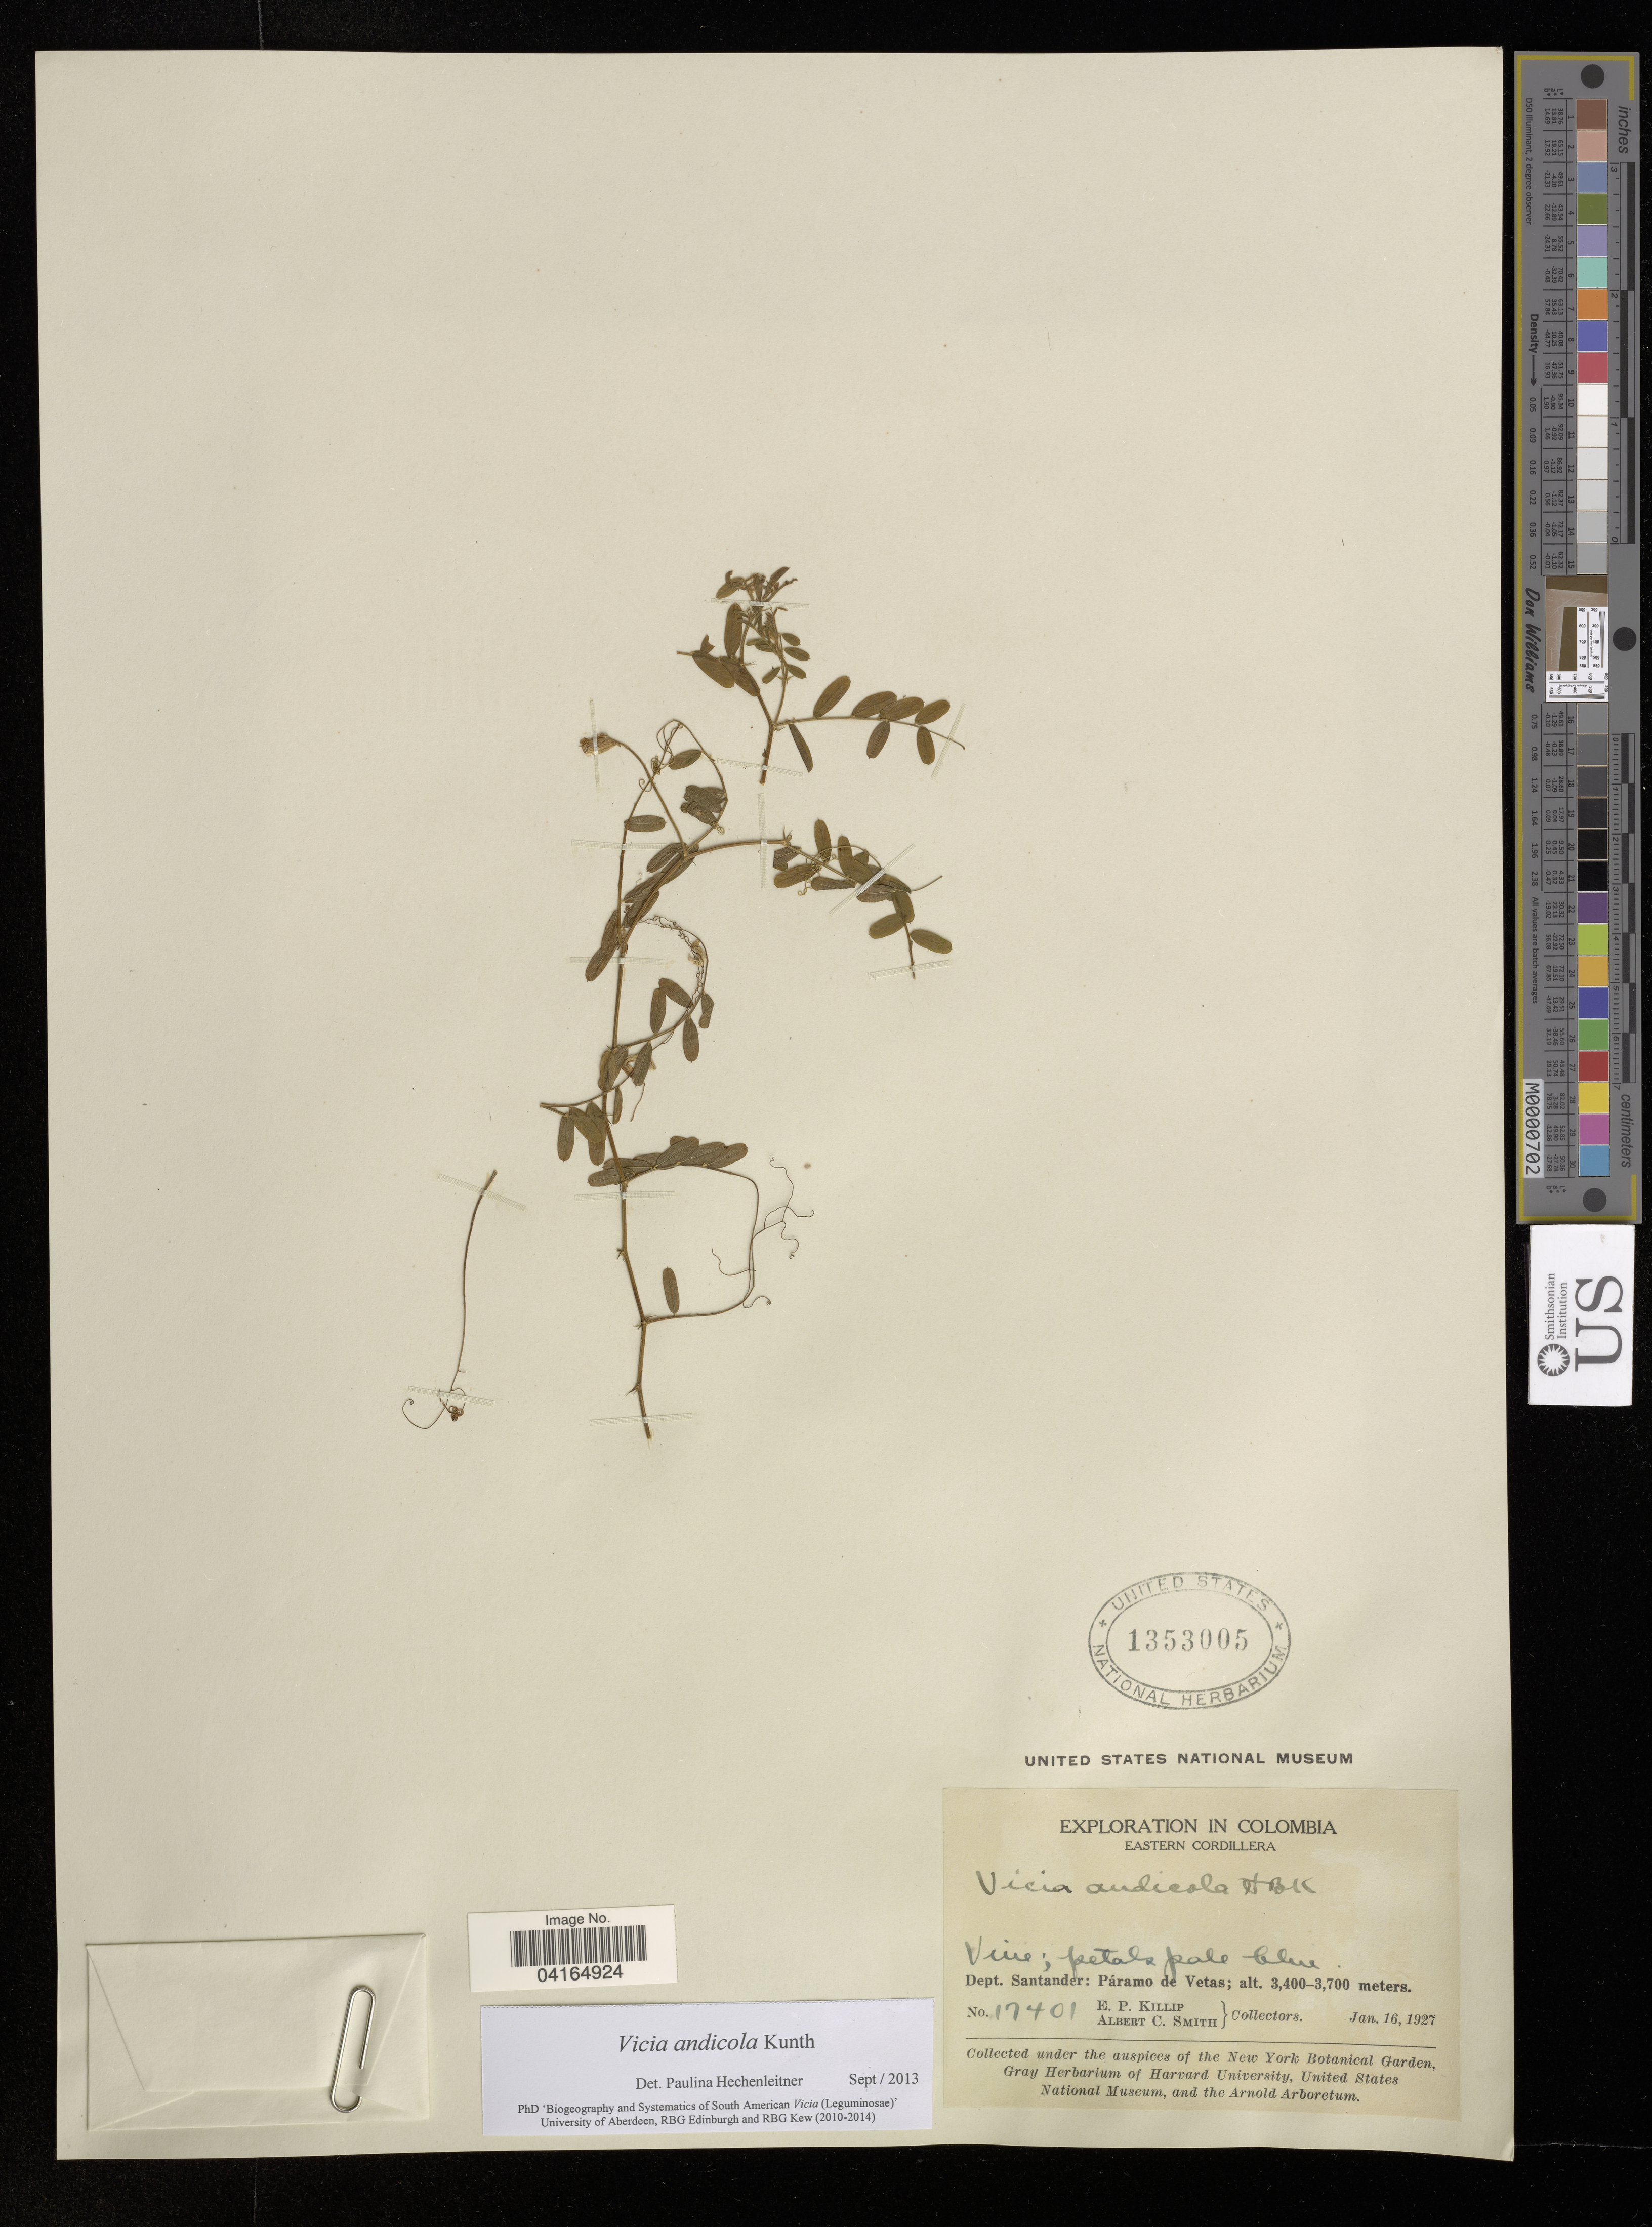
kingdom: Plantae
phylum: Tracheophyta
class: Magnoliopsida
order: Fabales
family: Fabaceae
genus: Vicia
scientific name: Vicia andicola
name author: Kunth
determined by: Hechenleitner, Paulina, RBG Edinburgh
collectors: E. P. Killip & A. C. Smith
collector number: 17401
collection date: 1927-01-16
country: Colombia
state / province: Santander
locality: Eastern Cordillera. Dept. Santander: Páramo de Vetas.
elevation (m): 3400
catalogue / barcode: US 1353005